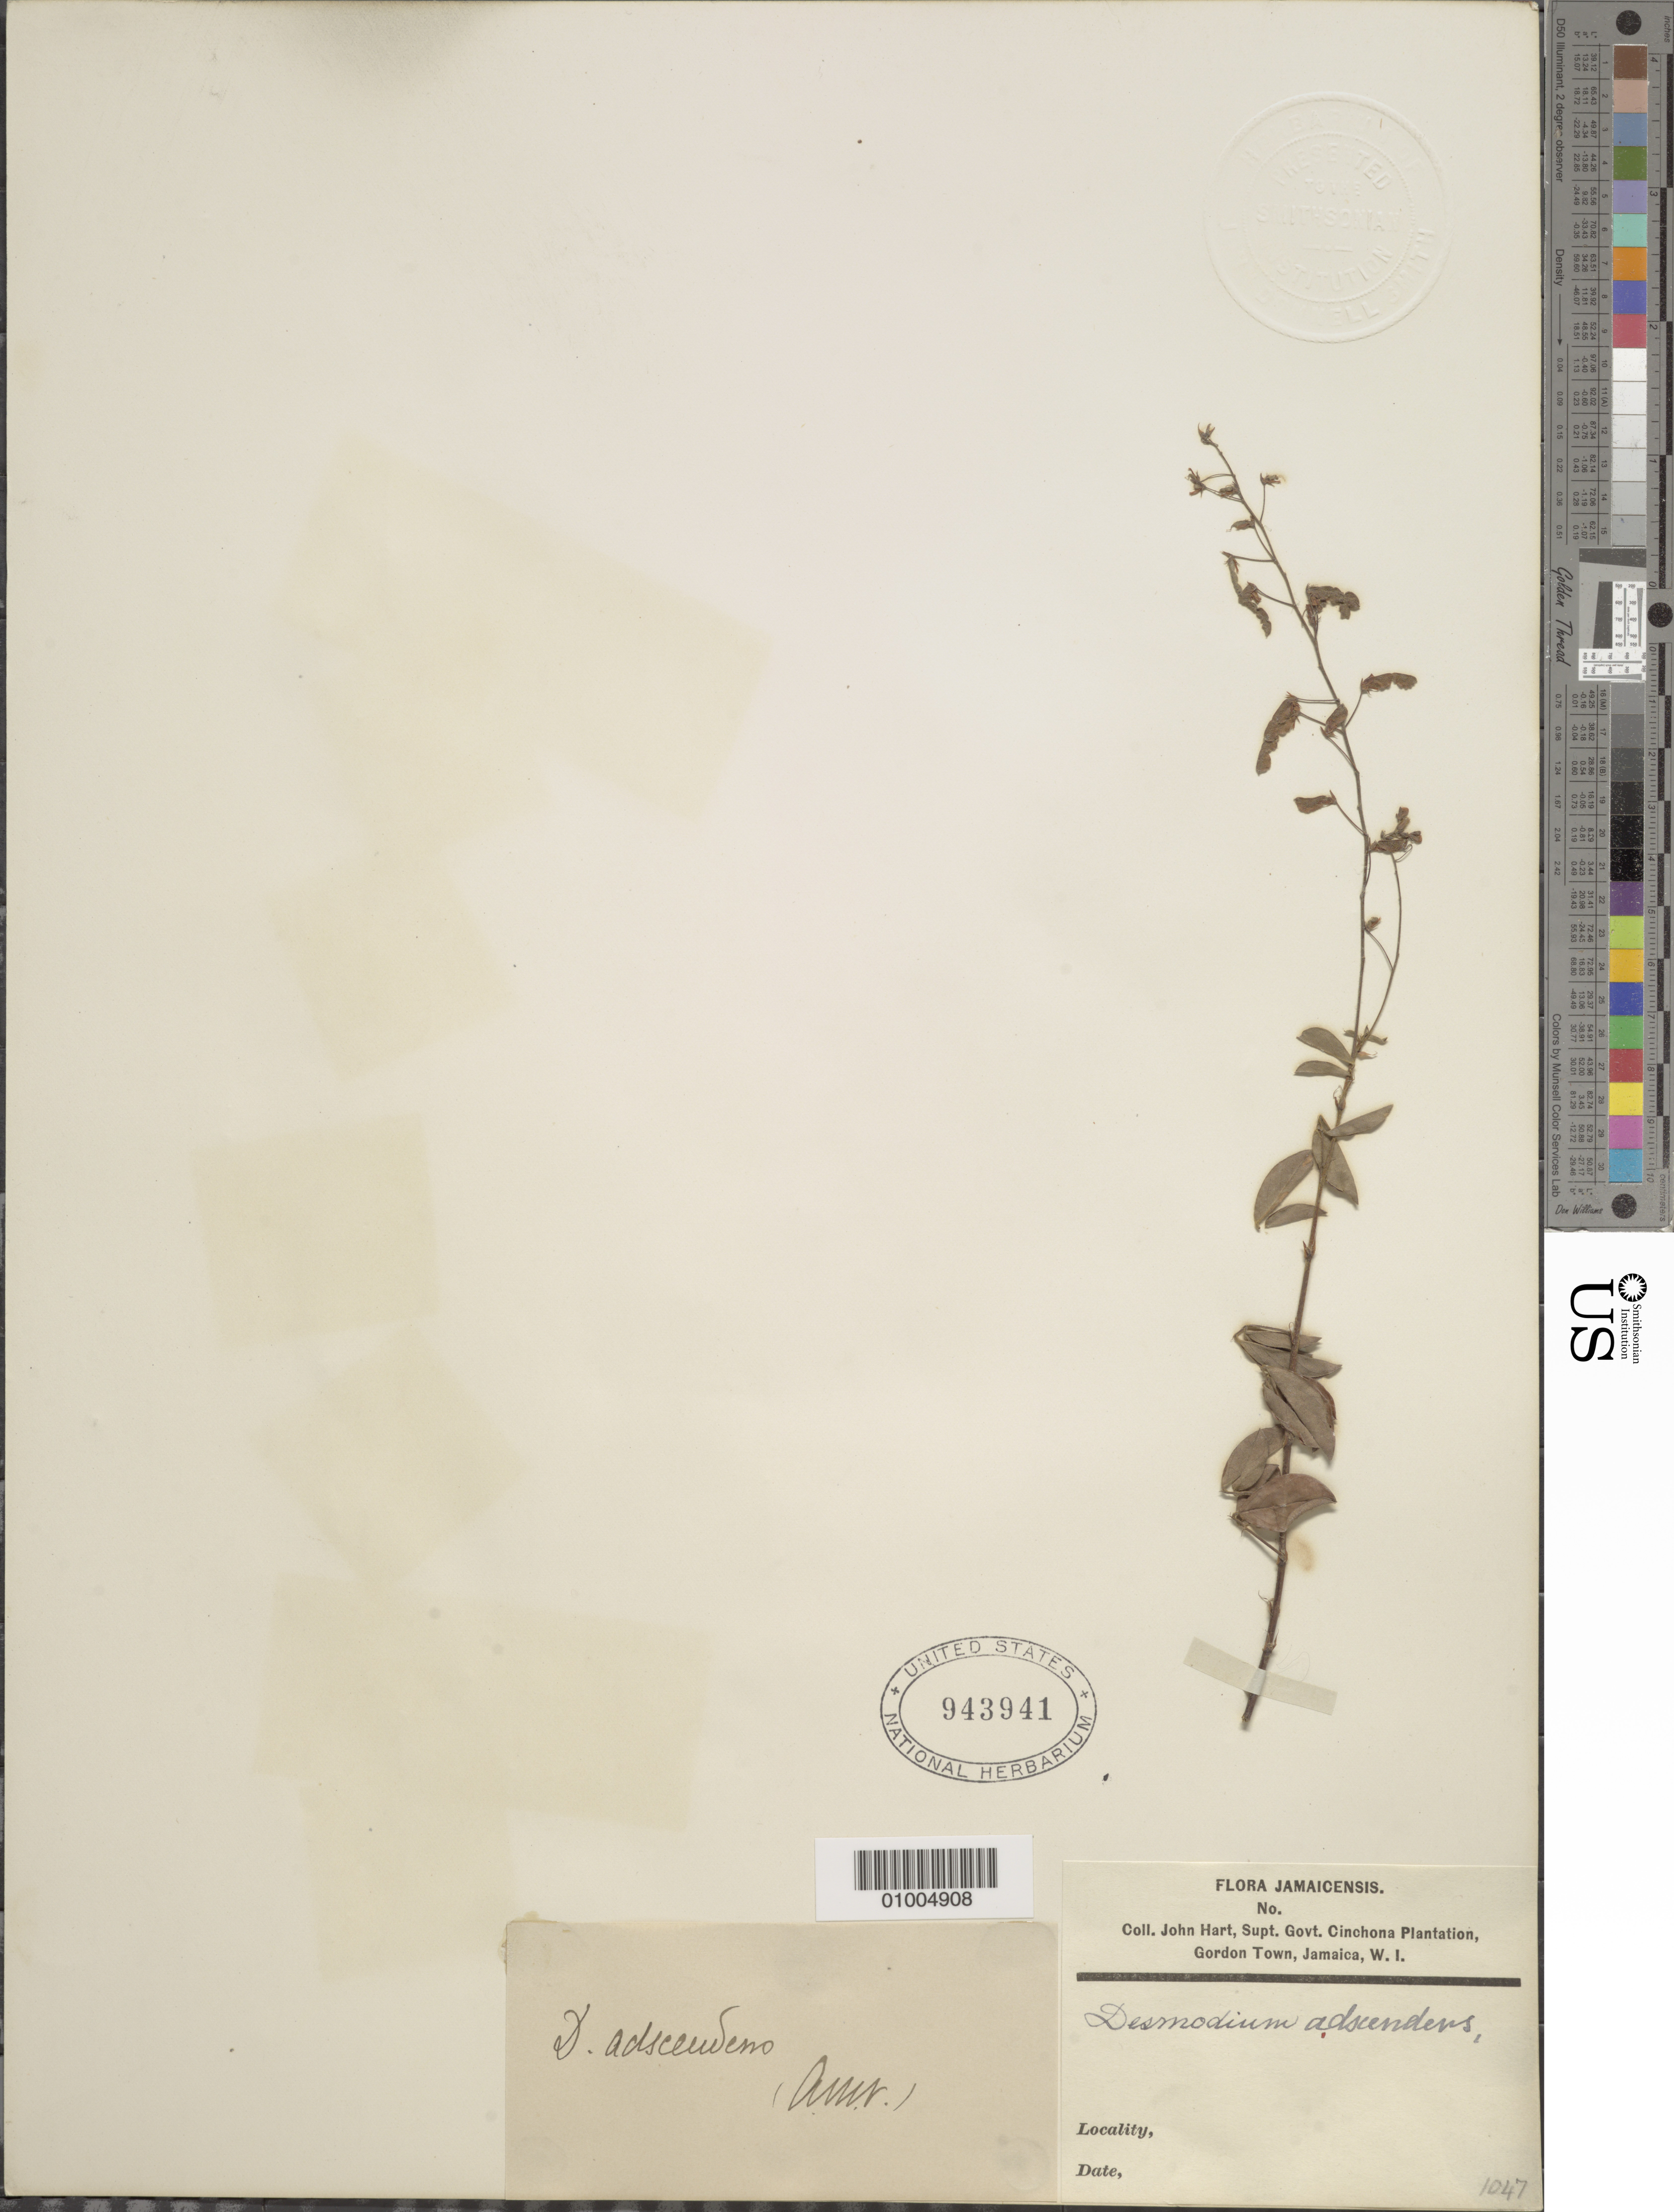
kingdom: Plantae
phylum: Tracheophyta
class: Magnoliopsida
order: Fabales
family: Fabaceae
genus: Grona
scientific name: Grona adscendens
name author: (Sw.) H. Ohashi & K. Ohashi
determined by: Strong, Mark T., (BOT), Smithsonian Institution - National Museum of Natural History (UNITED STATES)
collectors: J. Hart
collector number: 1047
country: Jamaica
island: Jamaica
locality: Gordon Town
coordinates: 0 N, 0 E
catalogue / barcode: US 943941